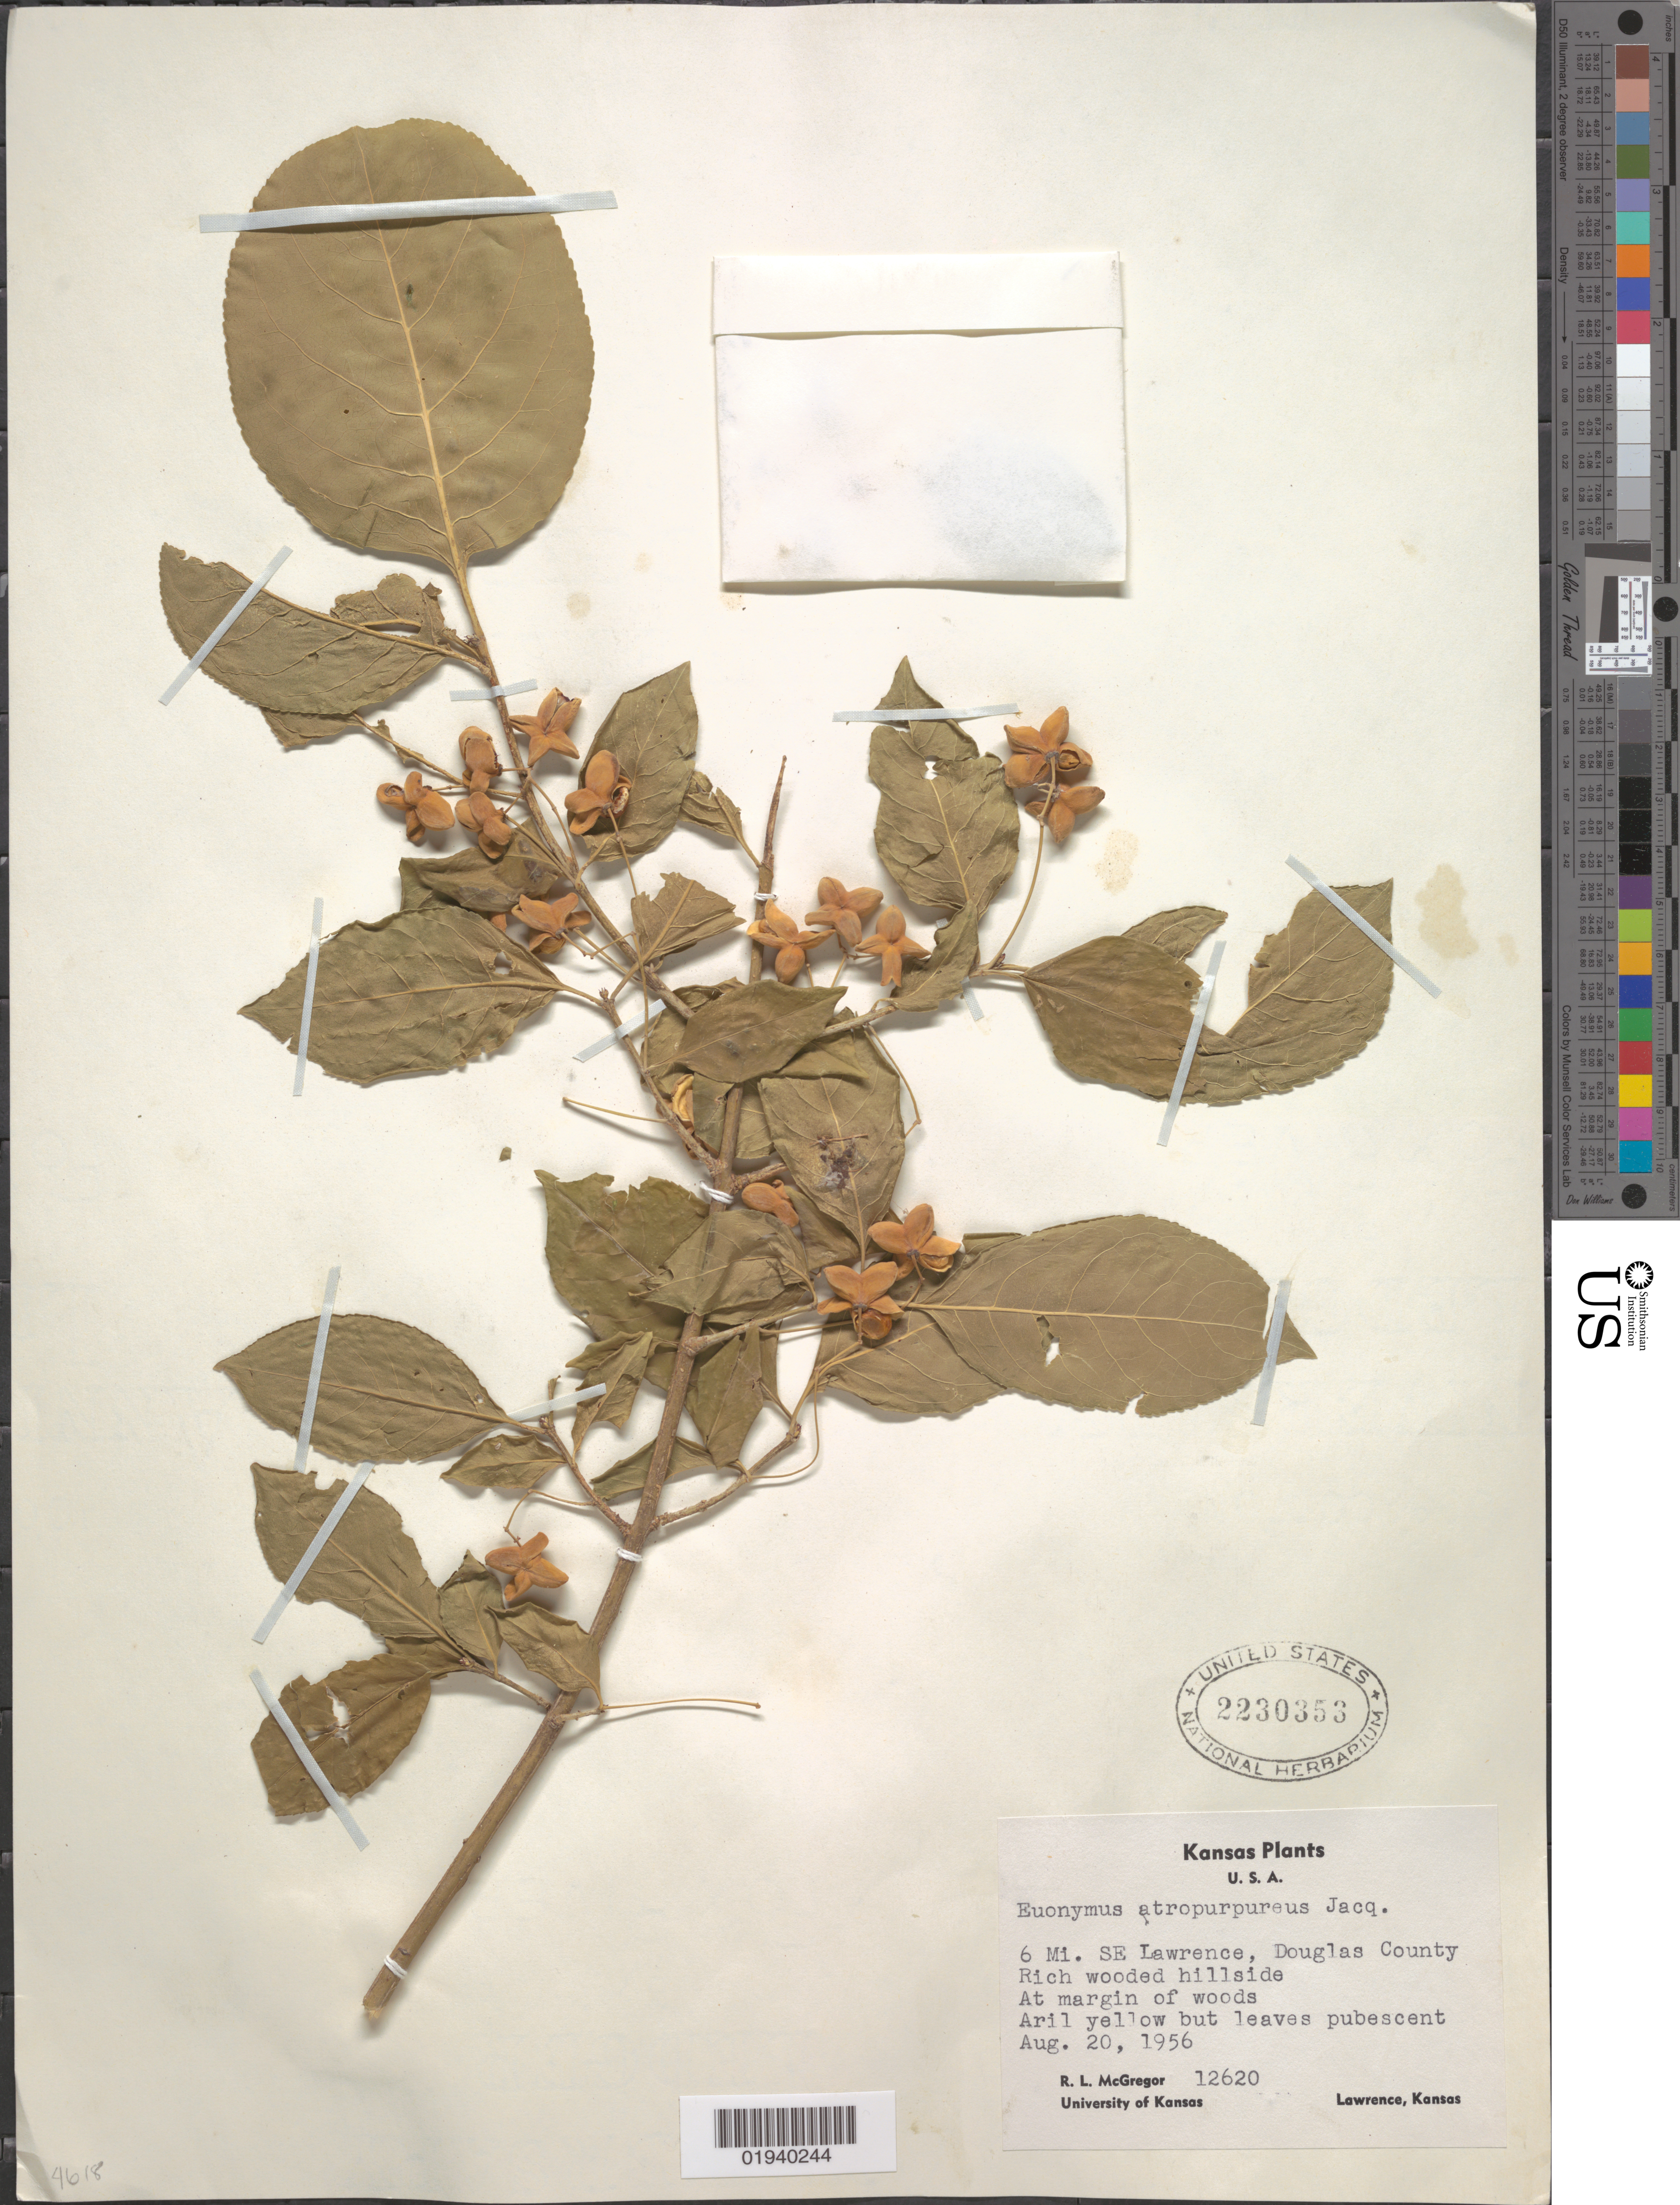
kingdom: Plantae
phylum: Tracheophyta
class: Magnoliopsida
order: Celastrales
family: Celastraceae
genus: Euonymus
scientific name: Euonymus atropurpureus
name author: Jacq.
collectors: R. L. McGregor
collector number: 12620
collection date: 1956-08-20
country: United States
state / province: Kansas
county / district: Douglas County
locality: Lawrence, 6 miles SE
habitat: Rich wooded hillside, at margin of woods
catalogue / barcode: US 2230353